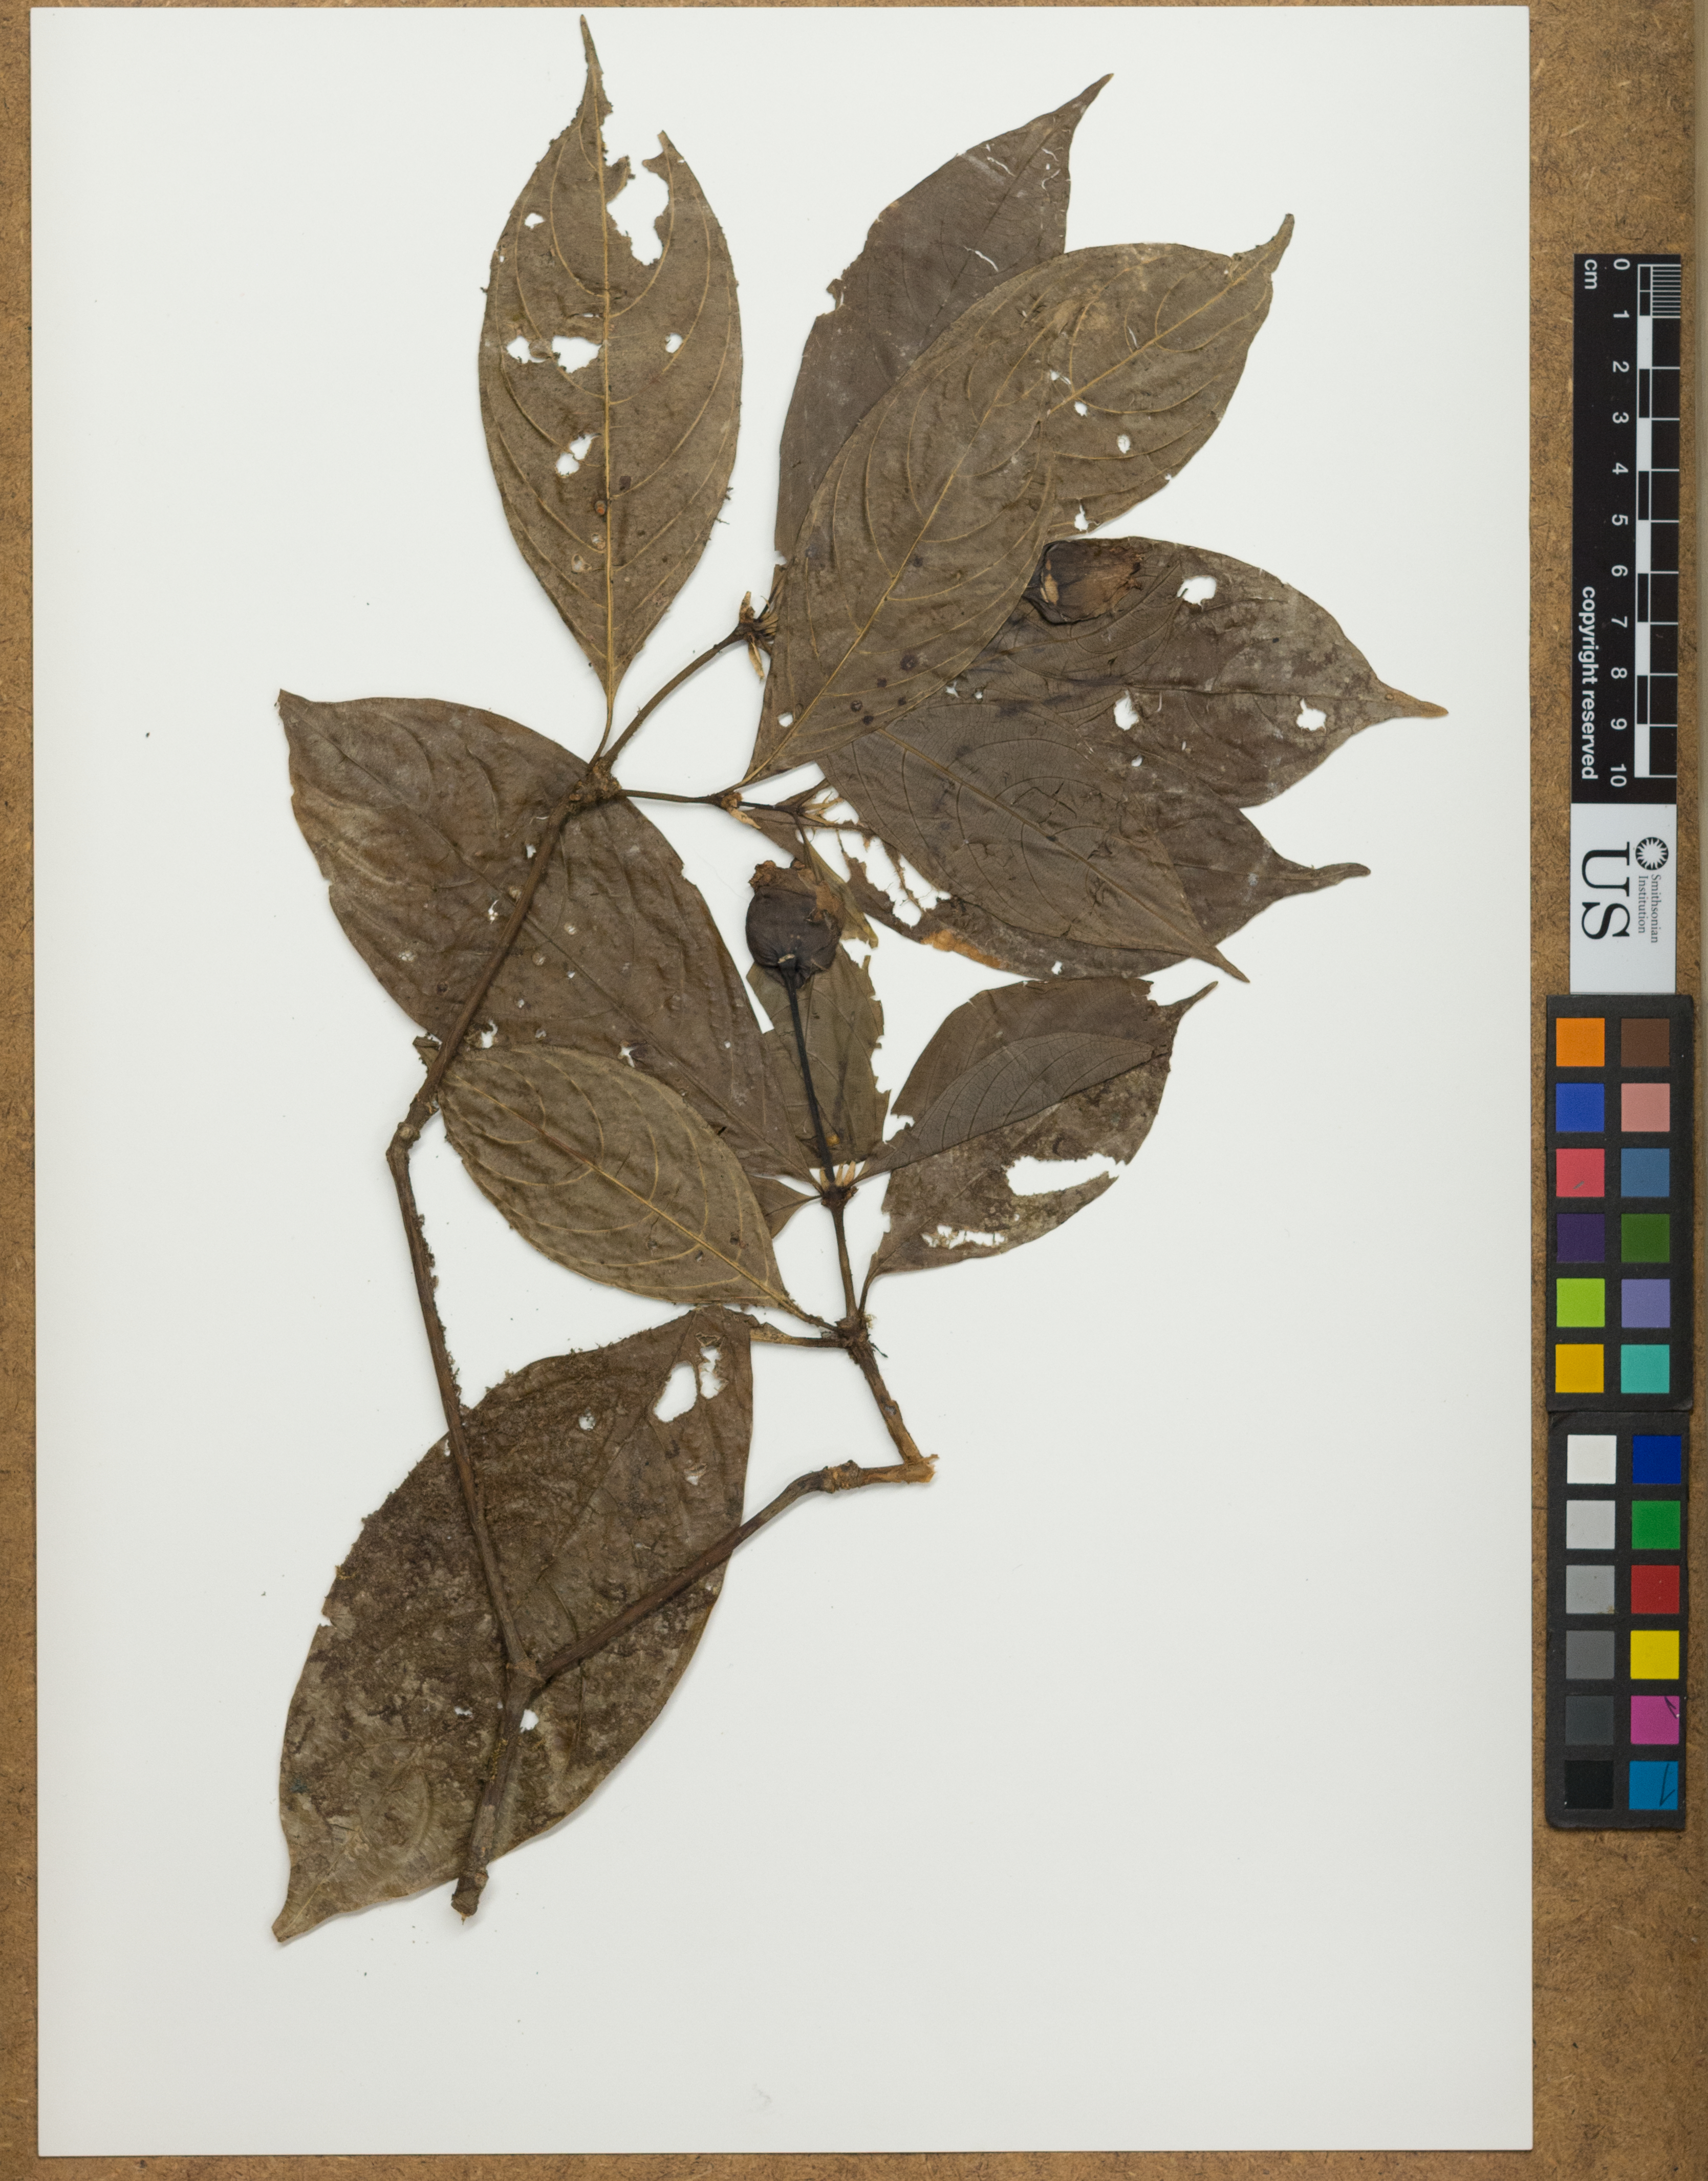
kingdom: Plantae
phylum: Tracheophyta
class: Magnoliopsida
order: Gentianales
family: Rubiaceae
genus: Psychotria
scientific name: Psychotria urceolata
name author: Steyerm.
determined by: Taylor, Charlotte M.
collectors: J.-J. de Granville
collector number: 2393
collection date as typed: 11-Mar-75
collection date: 1975-03-11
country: French Guiana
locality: Monts Galbao, 10 km Sud-Ouest de Saül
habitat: Hazy zone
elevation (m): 500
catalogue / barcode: US 3066190